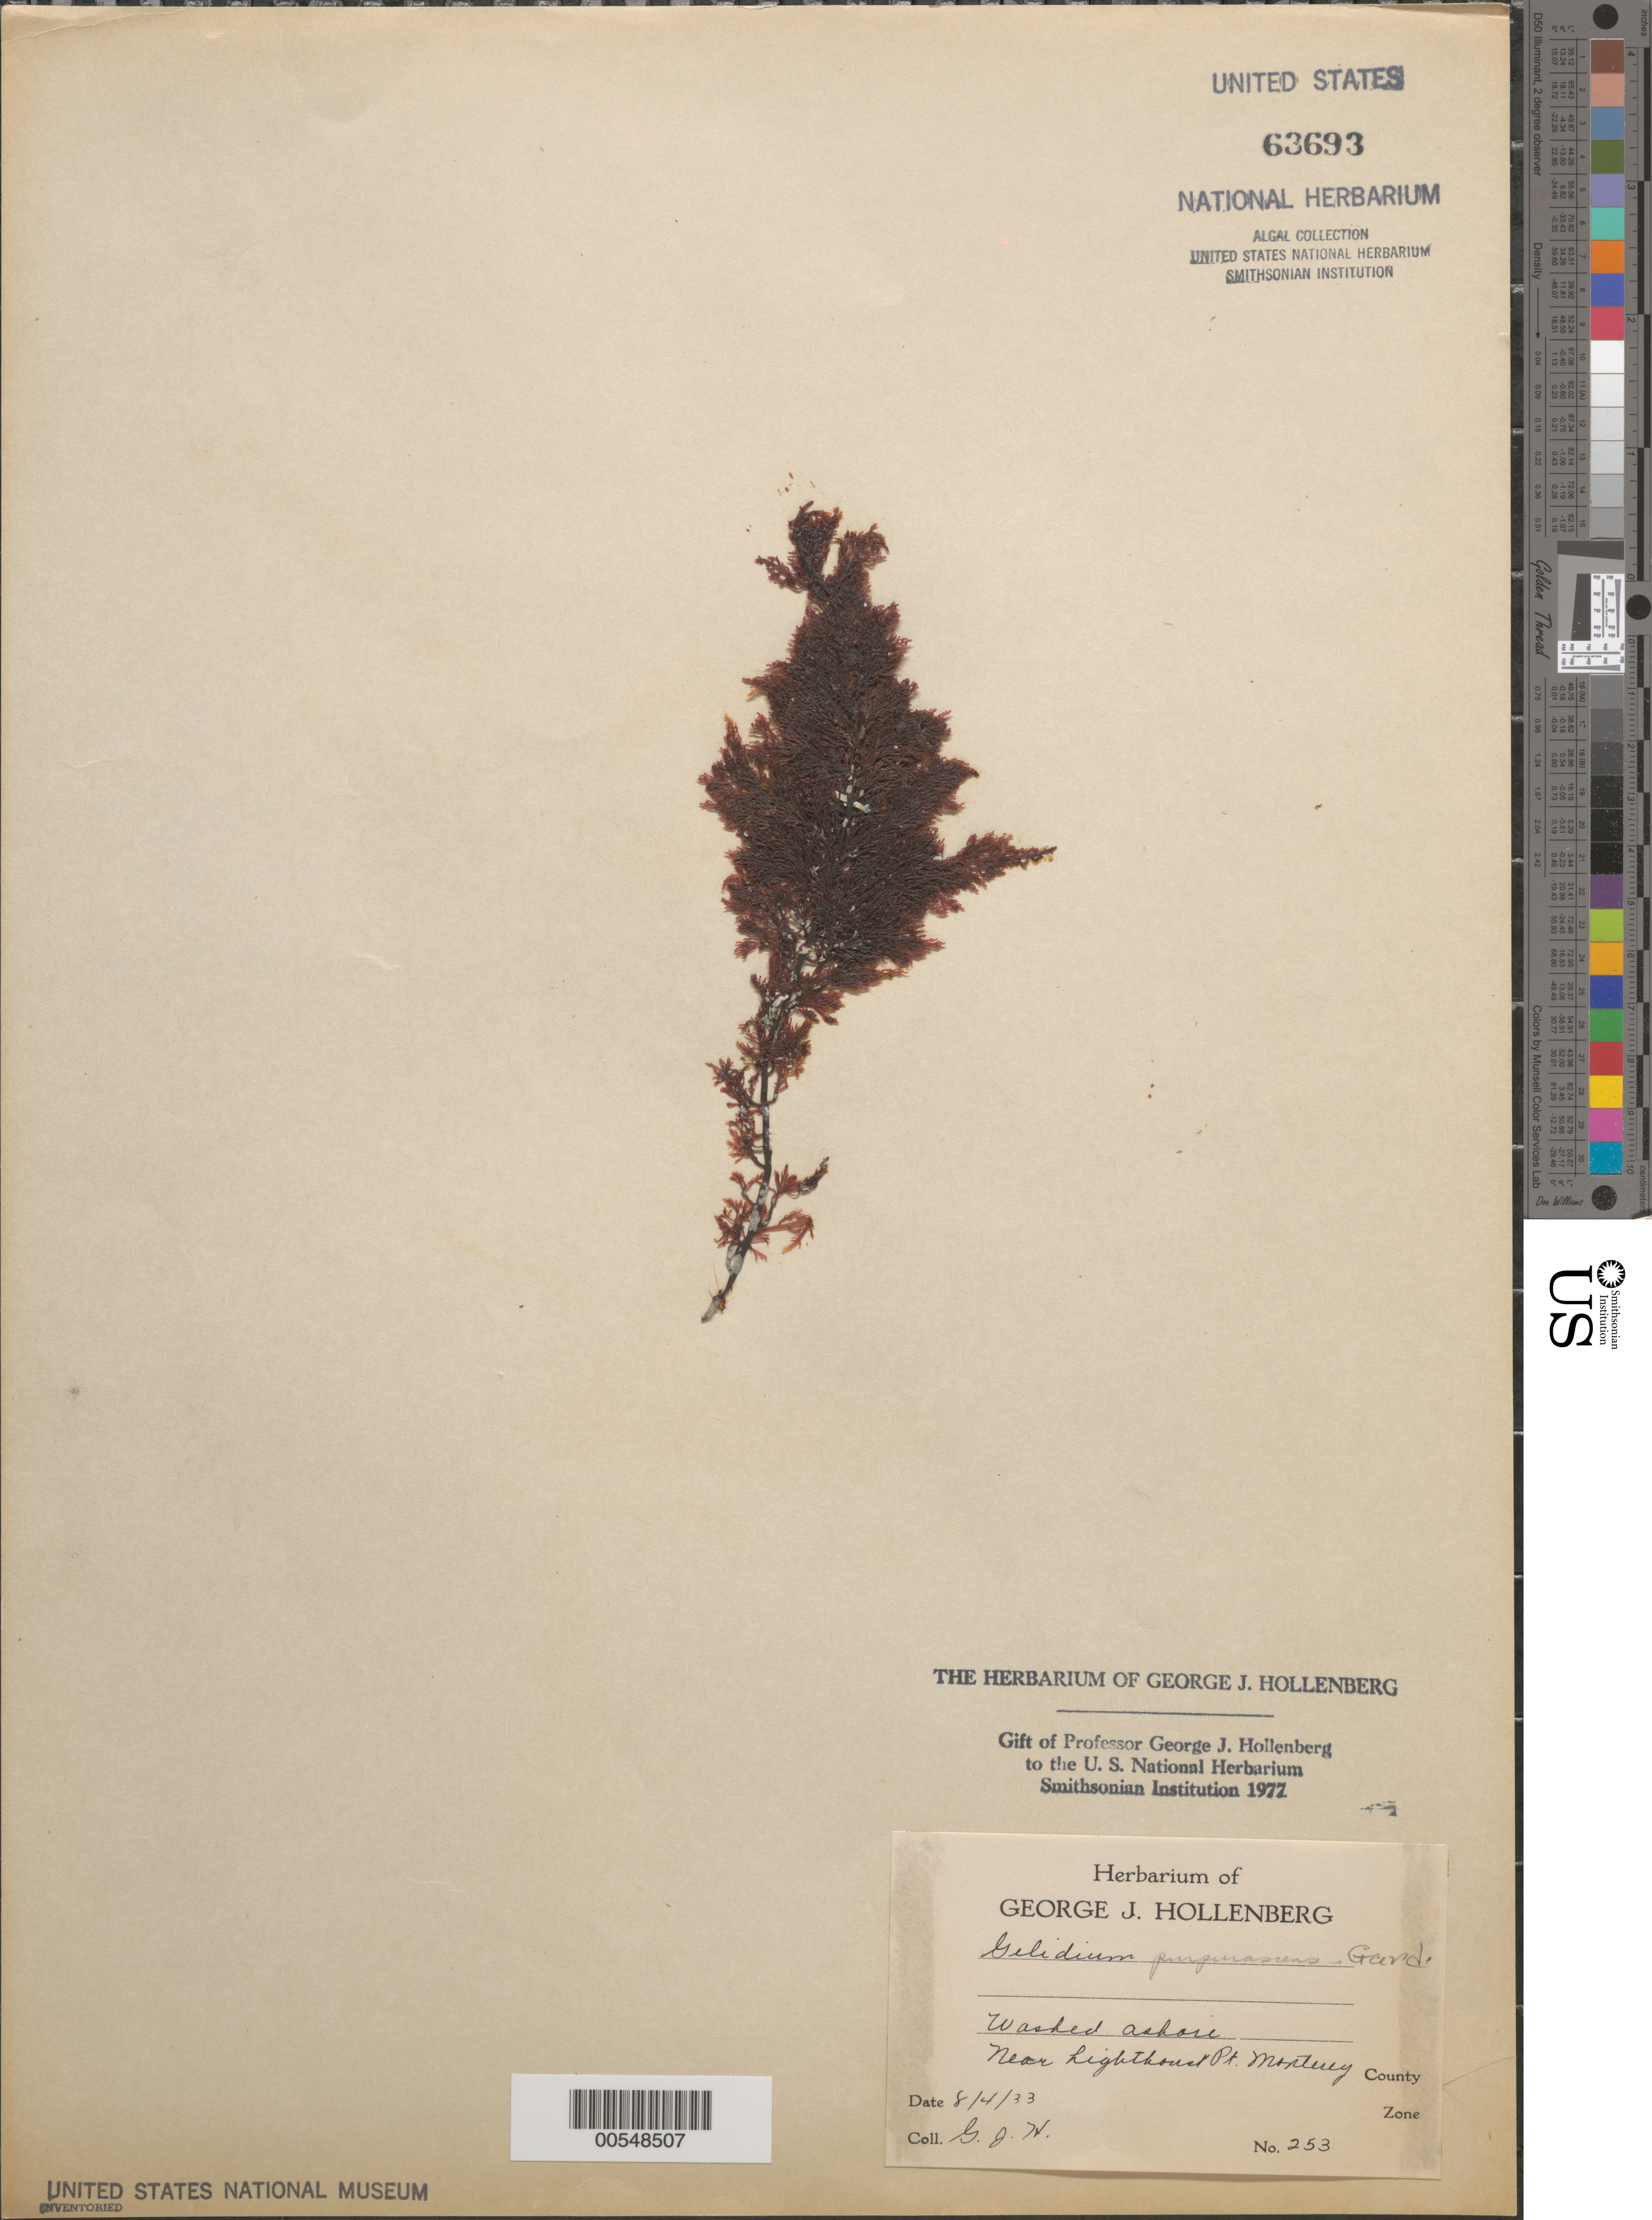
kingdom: Plantae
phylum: Rhodophyta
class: Florideophyceae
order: Gelidiales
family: Gelidiaceae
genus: Gelidium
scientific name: Gelidium purpurascens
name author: N.L. Gardner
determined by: Hollenberg, George J.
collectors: G. Hollenberg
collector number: GJH 253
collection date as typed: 04 Aug 1933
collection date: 1933-08-04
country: United States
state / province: California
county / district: Monterey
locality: Near Lighthouse Point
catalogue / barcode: US 63693